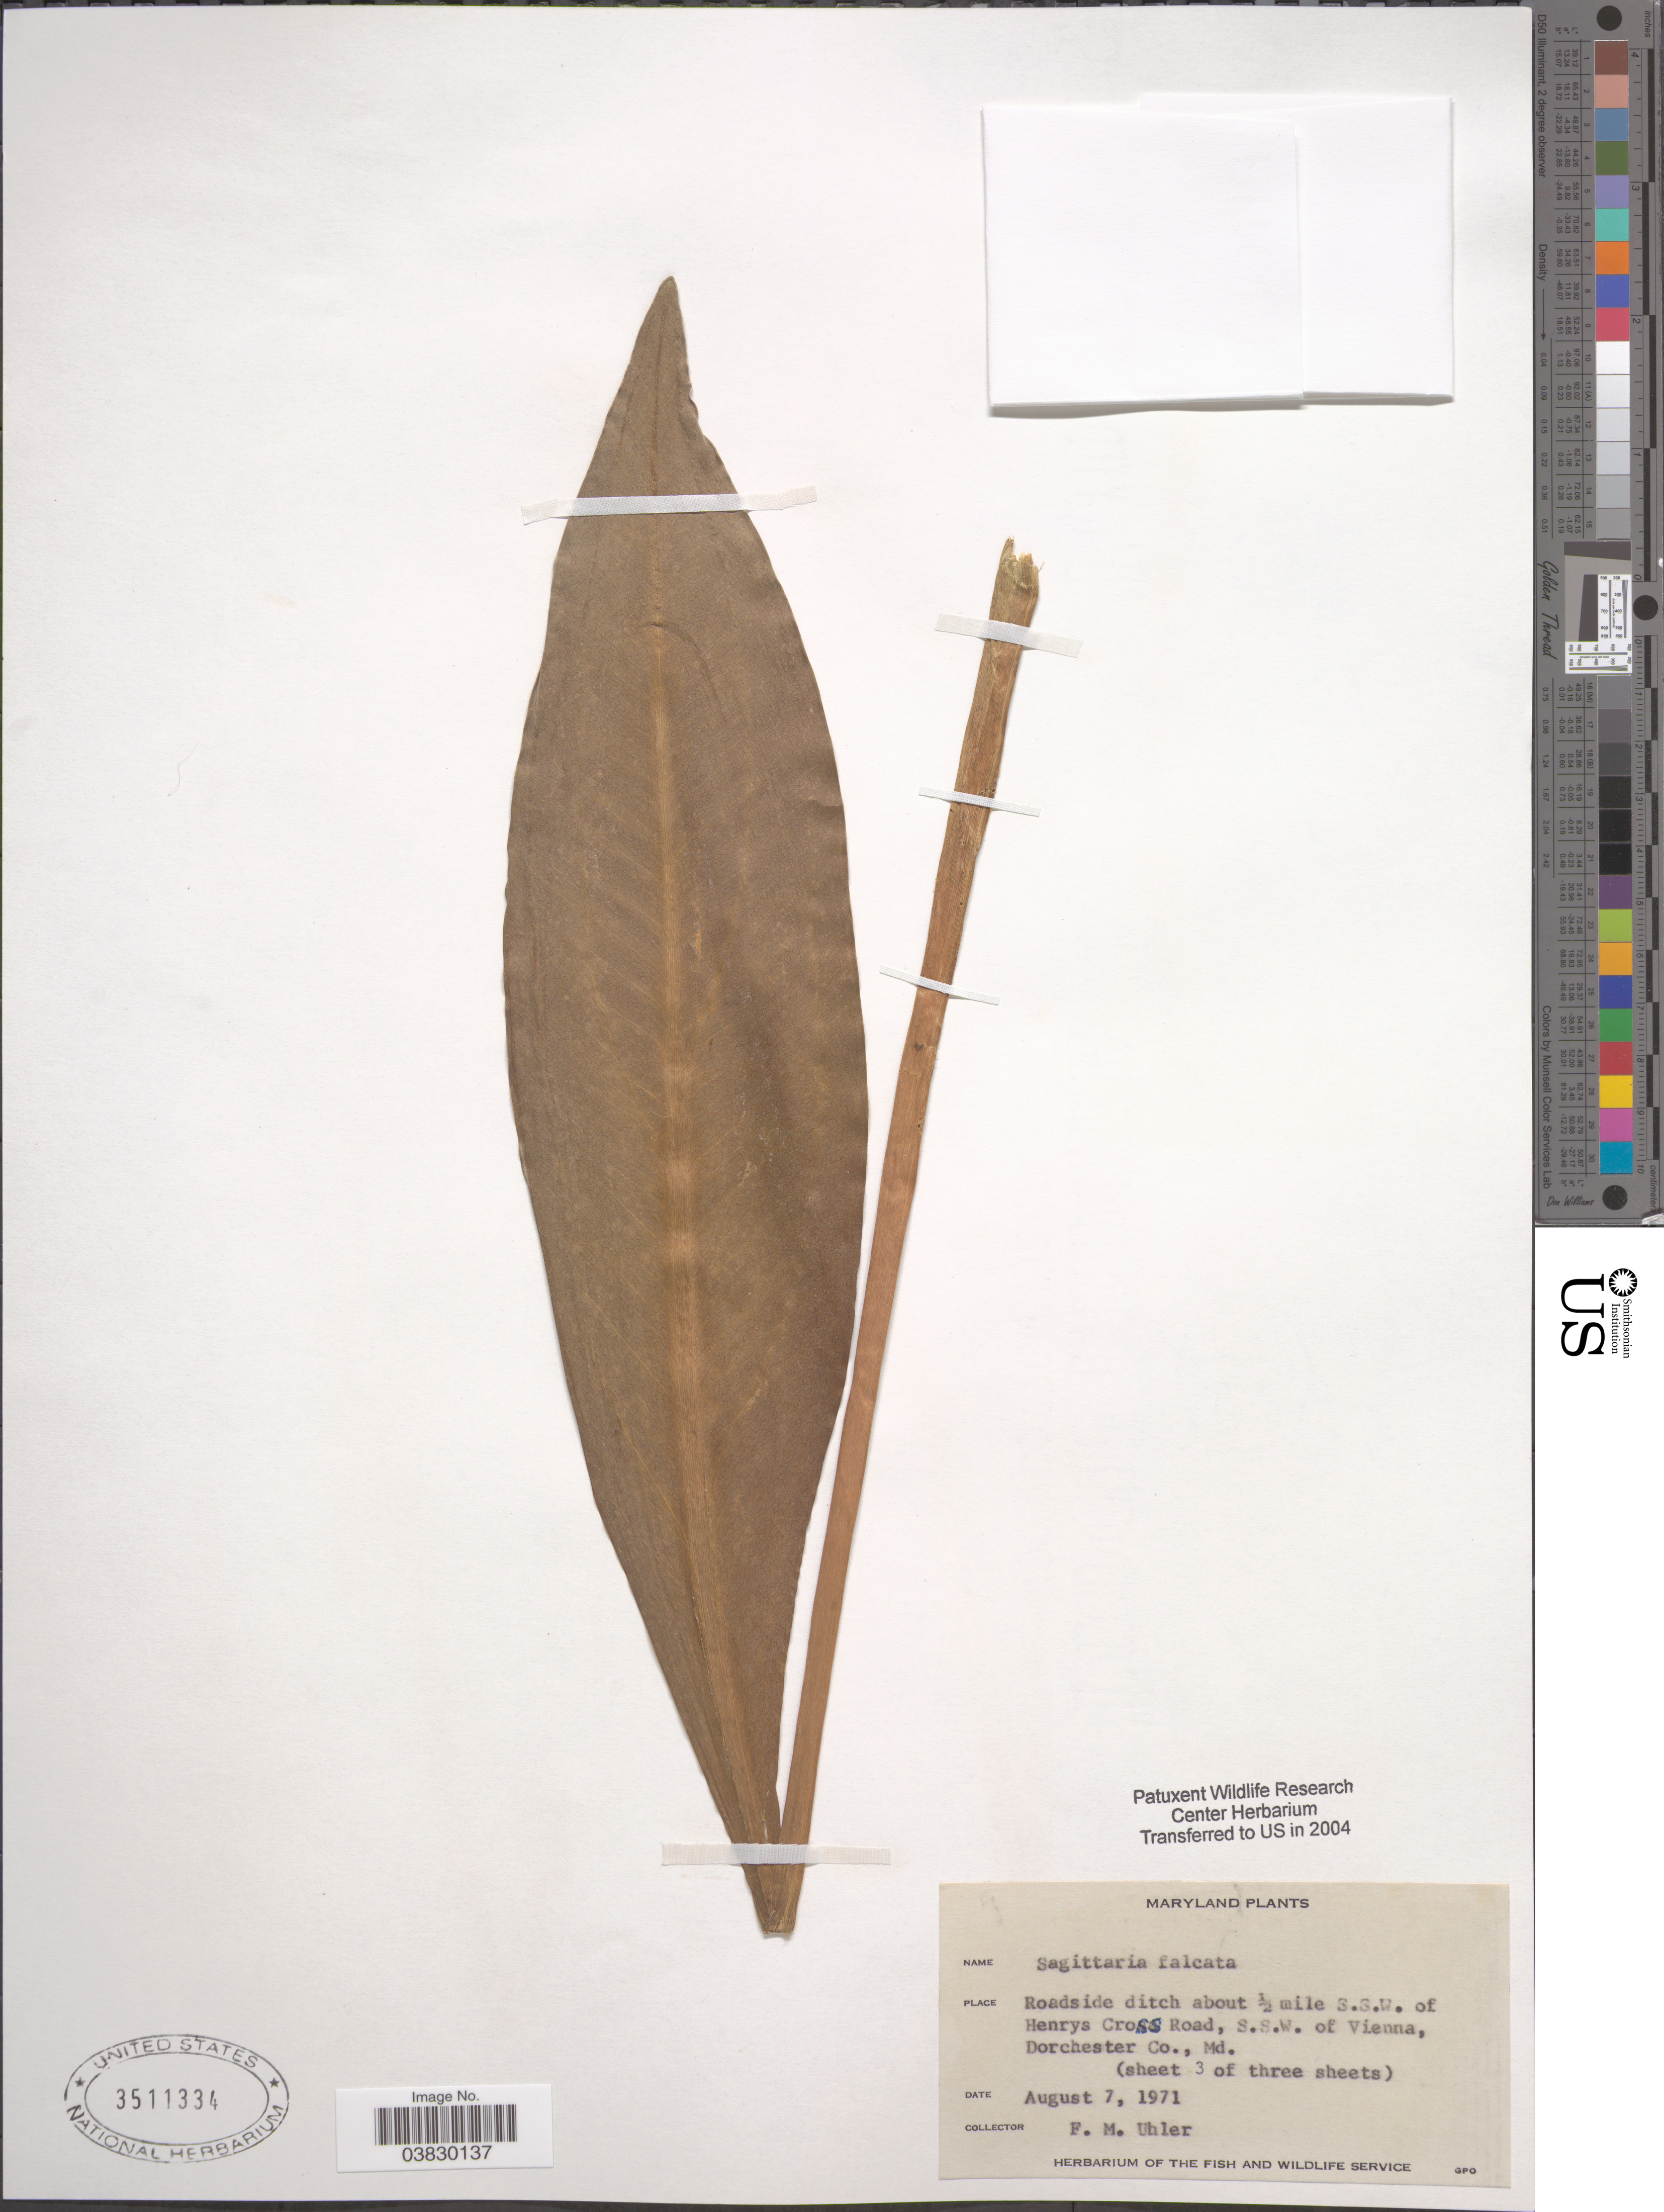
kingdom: Plantae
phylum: Tracheophyta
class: Liliopsida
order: Alismatales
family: Alismataceae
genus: Sagittaria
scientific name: Sagittaria lancifolia subsp. media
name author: (Micheli) Bogin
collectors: F. M. Uhler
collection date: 1971-08-07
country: United States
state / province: Maryland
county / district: Dorchester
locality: About ½ mile SSW of Henrys Cross Road, SSW of Vienna,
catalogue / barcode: US 3511334